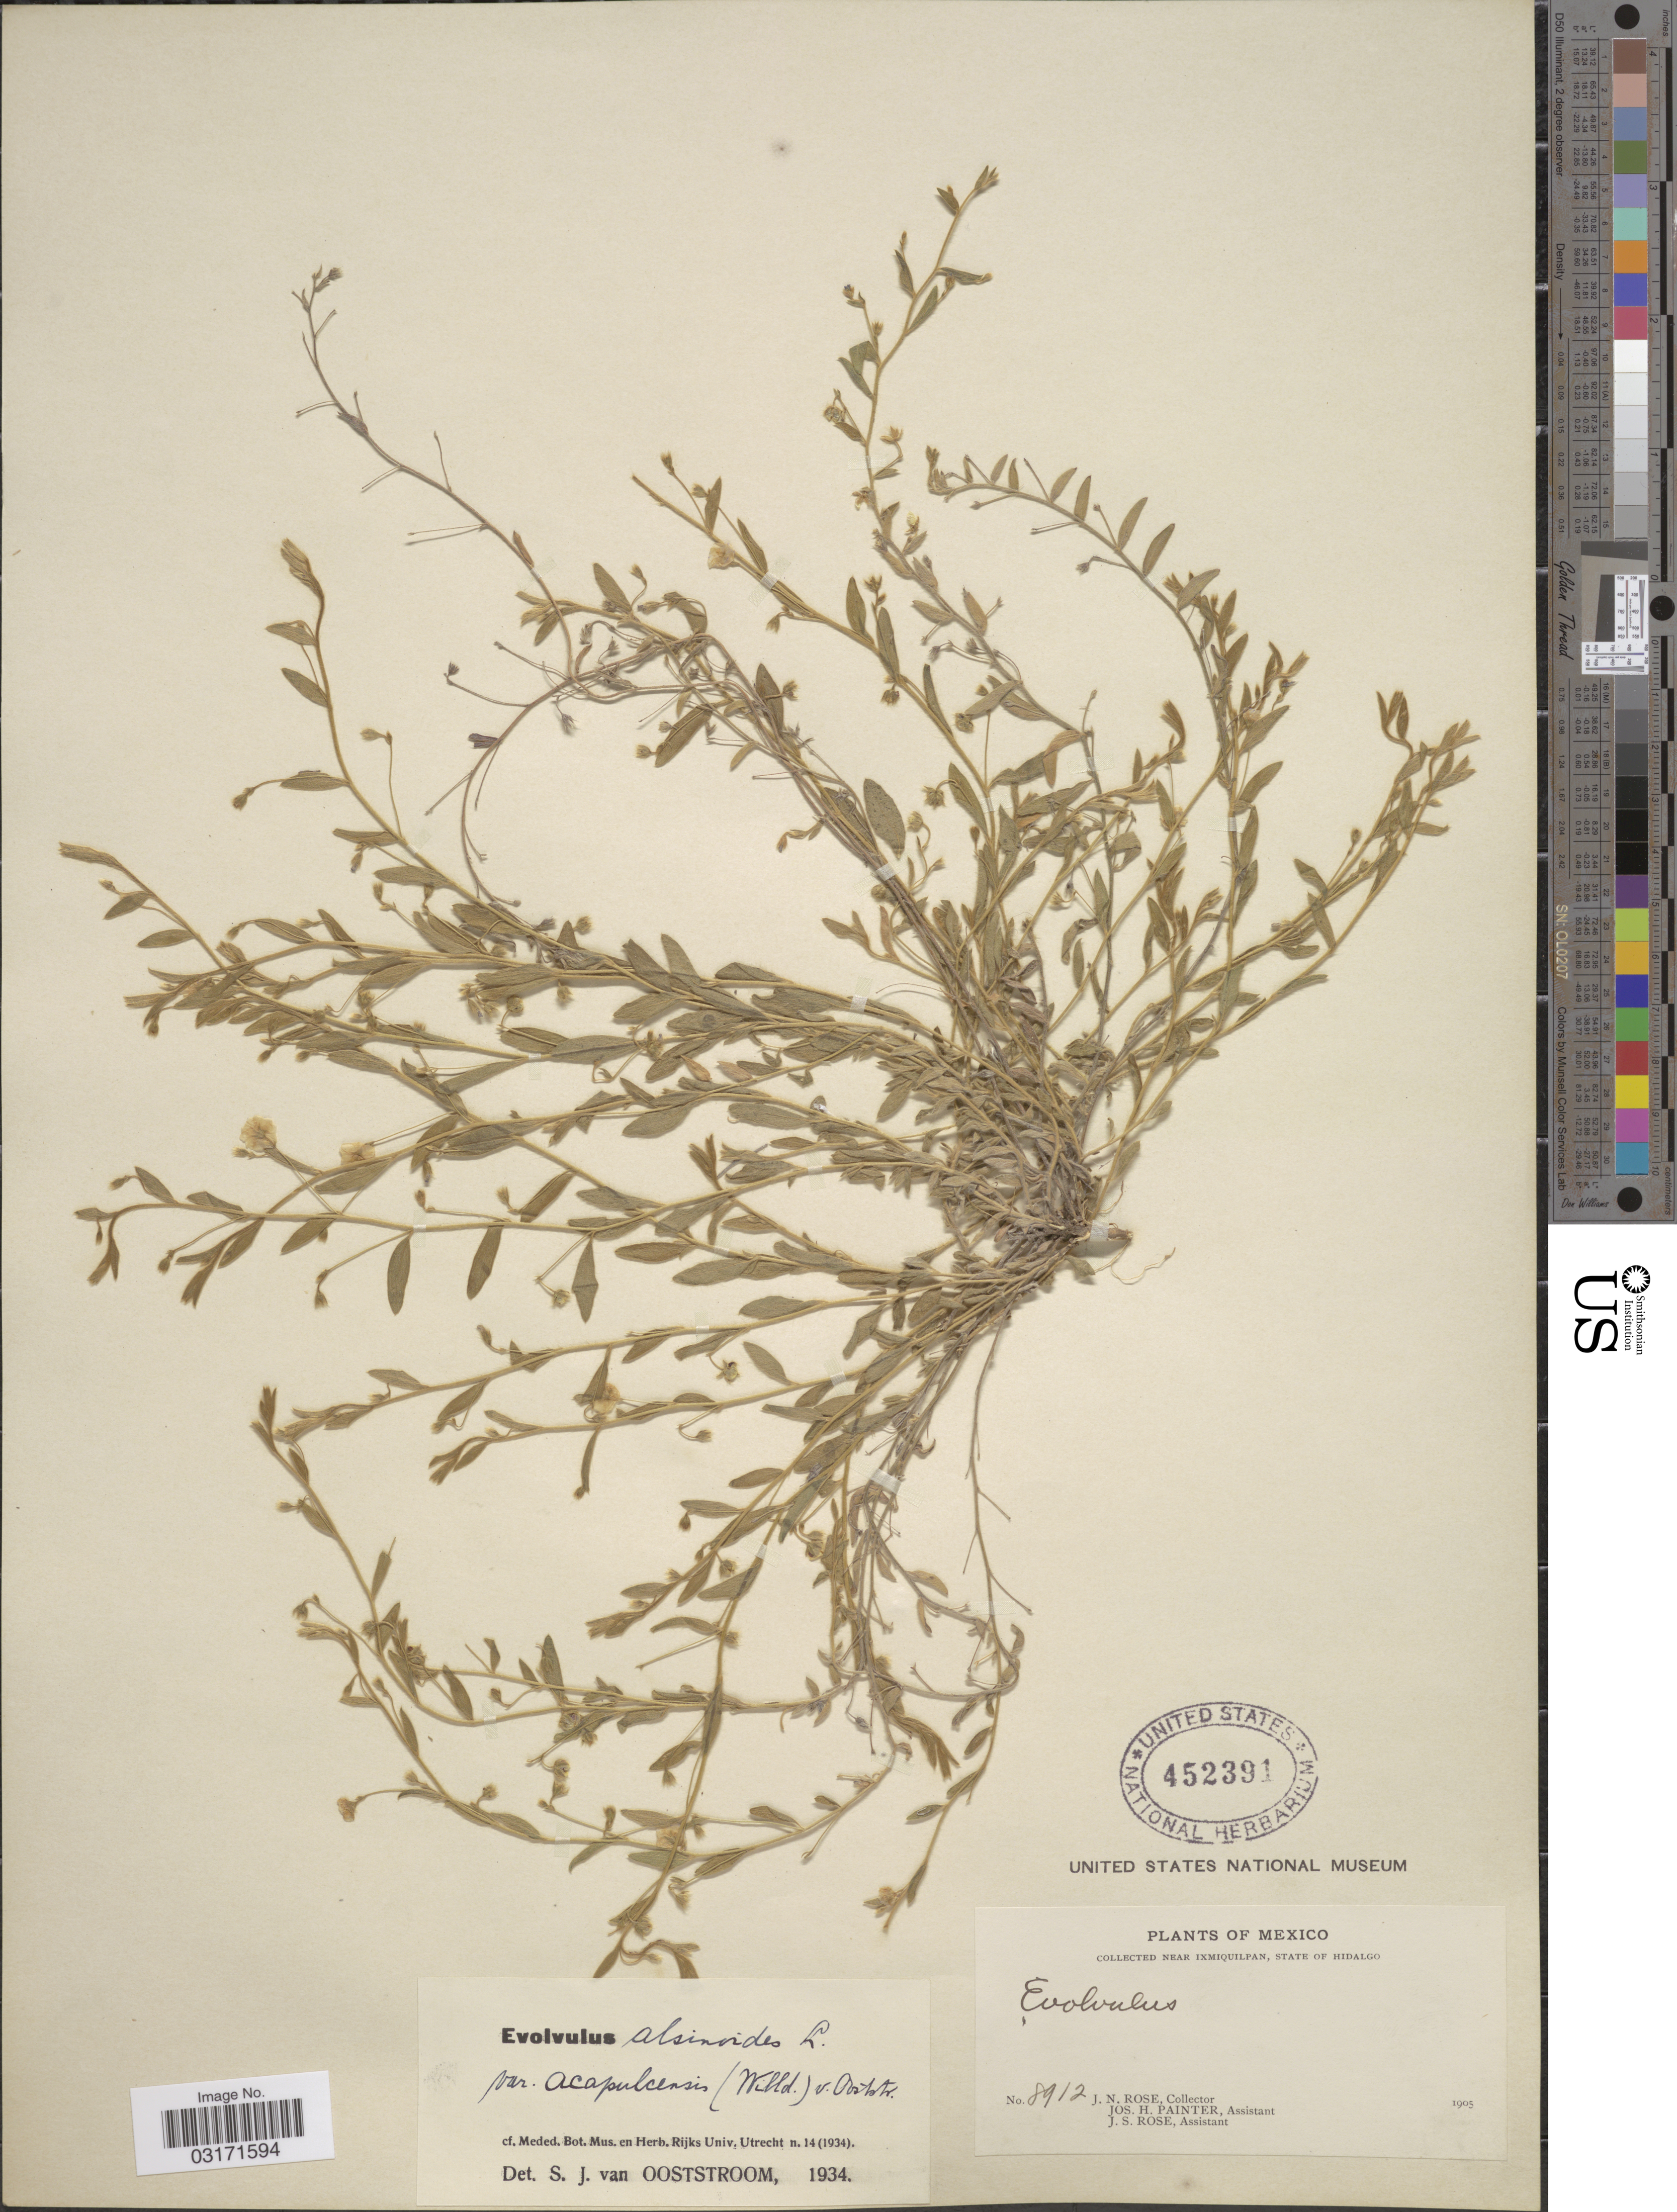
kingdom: Plantae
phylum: Tracheophyta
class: Magnoliopsida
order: Solanales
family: Convolvulaceae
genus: Evolvulus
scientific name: Evolvulus alsinoides var. acapulcensis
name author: (Willd. ex Schult.) Ooststr.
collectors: J. N. Rose, J. H. Painter & J. S. Rose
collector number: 8915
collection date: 1905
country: Mexico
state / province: Hidalgo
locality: Near Ixmiquilpan.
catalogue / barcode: US 452391